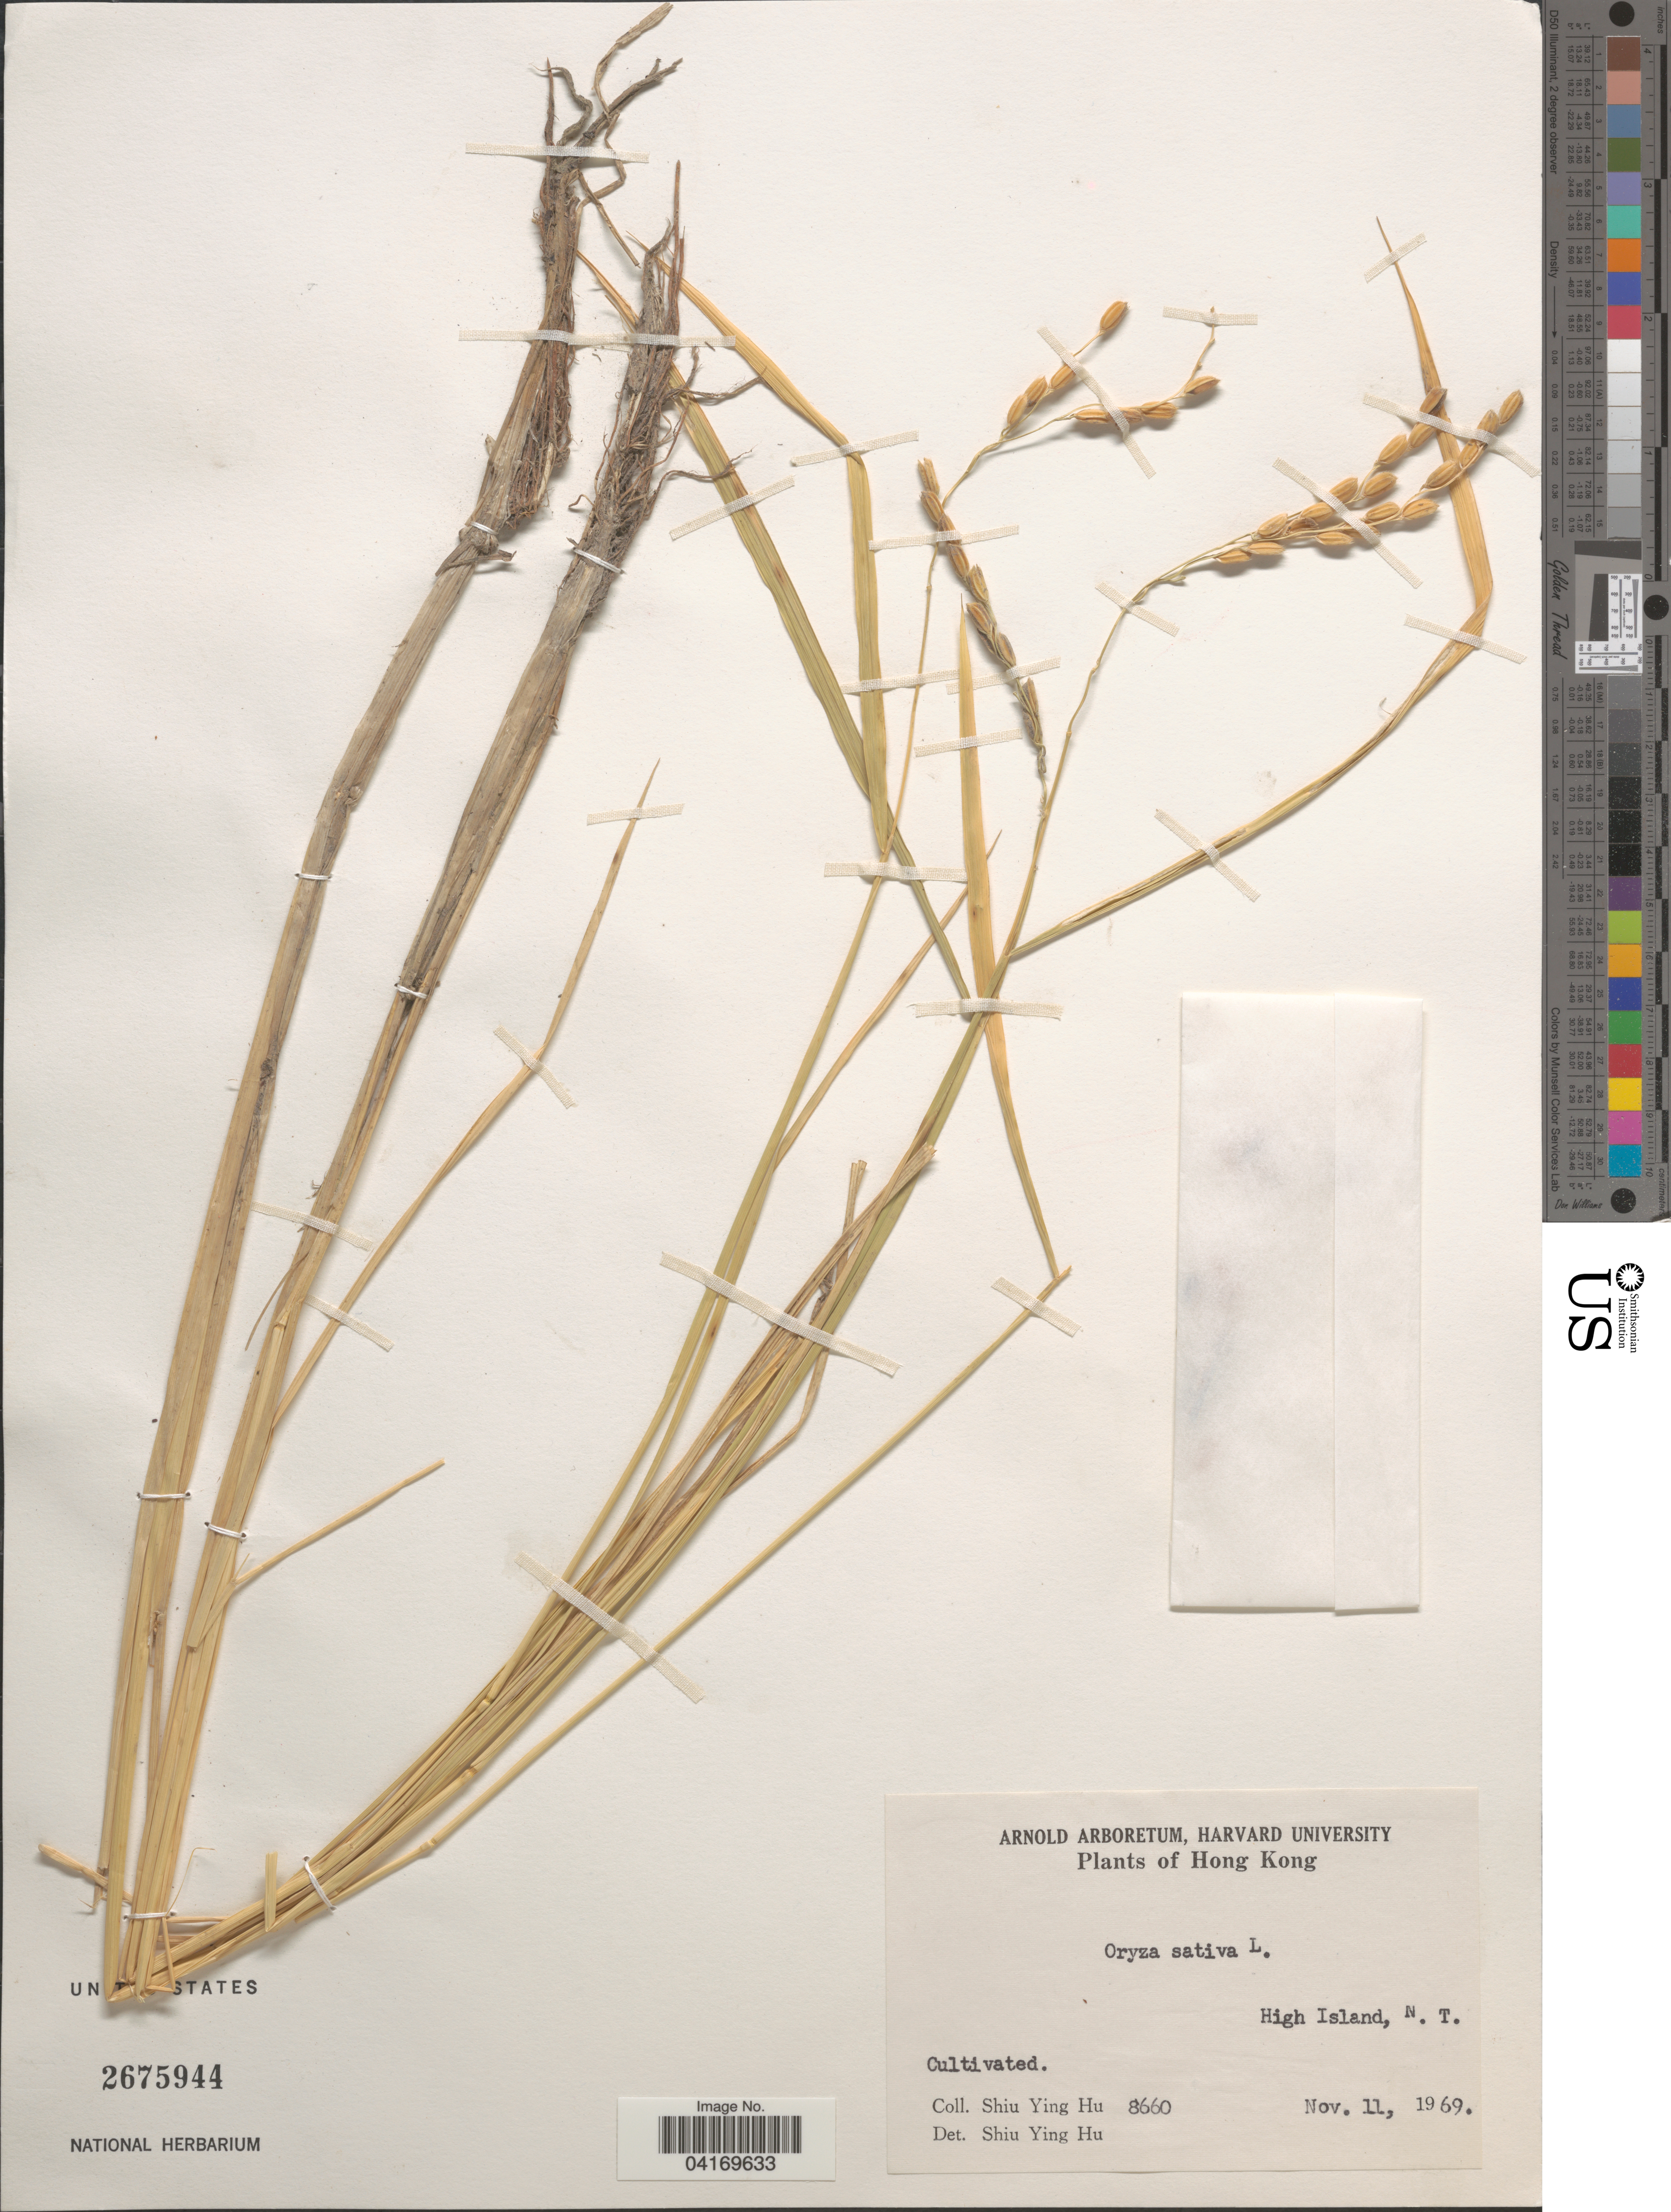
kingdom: Plantae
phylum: Tracheophyta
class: Liliopsida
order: Poales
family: Poaceae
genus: Oryza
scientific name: Oryza sativa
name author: L.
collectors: S. Y. Hu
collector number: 8660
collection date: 1969-11-11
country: China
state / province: Hong Kong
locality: High Island, N. T.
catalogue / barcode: US 2675944